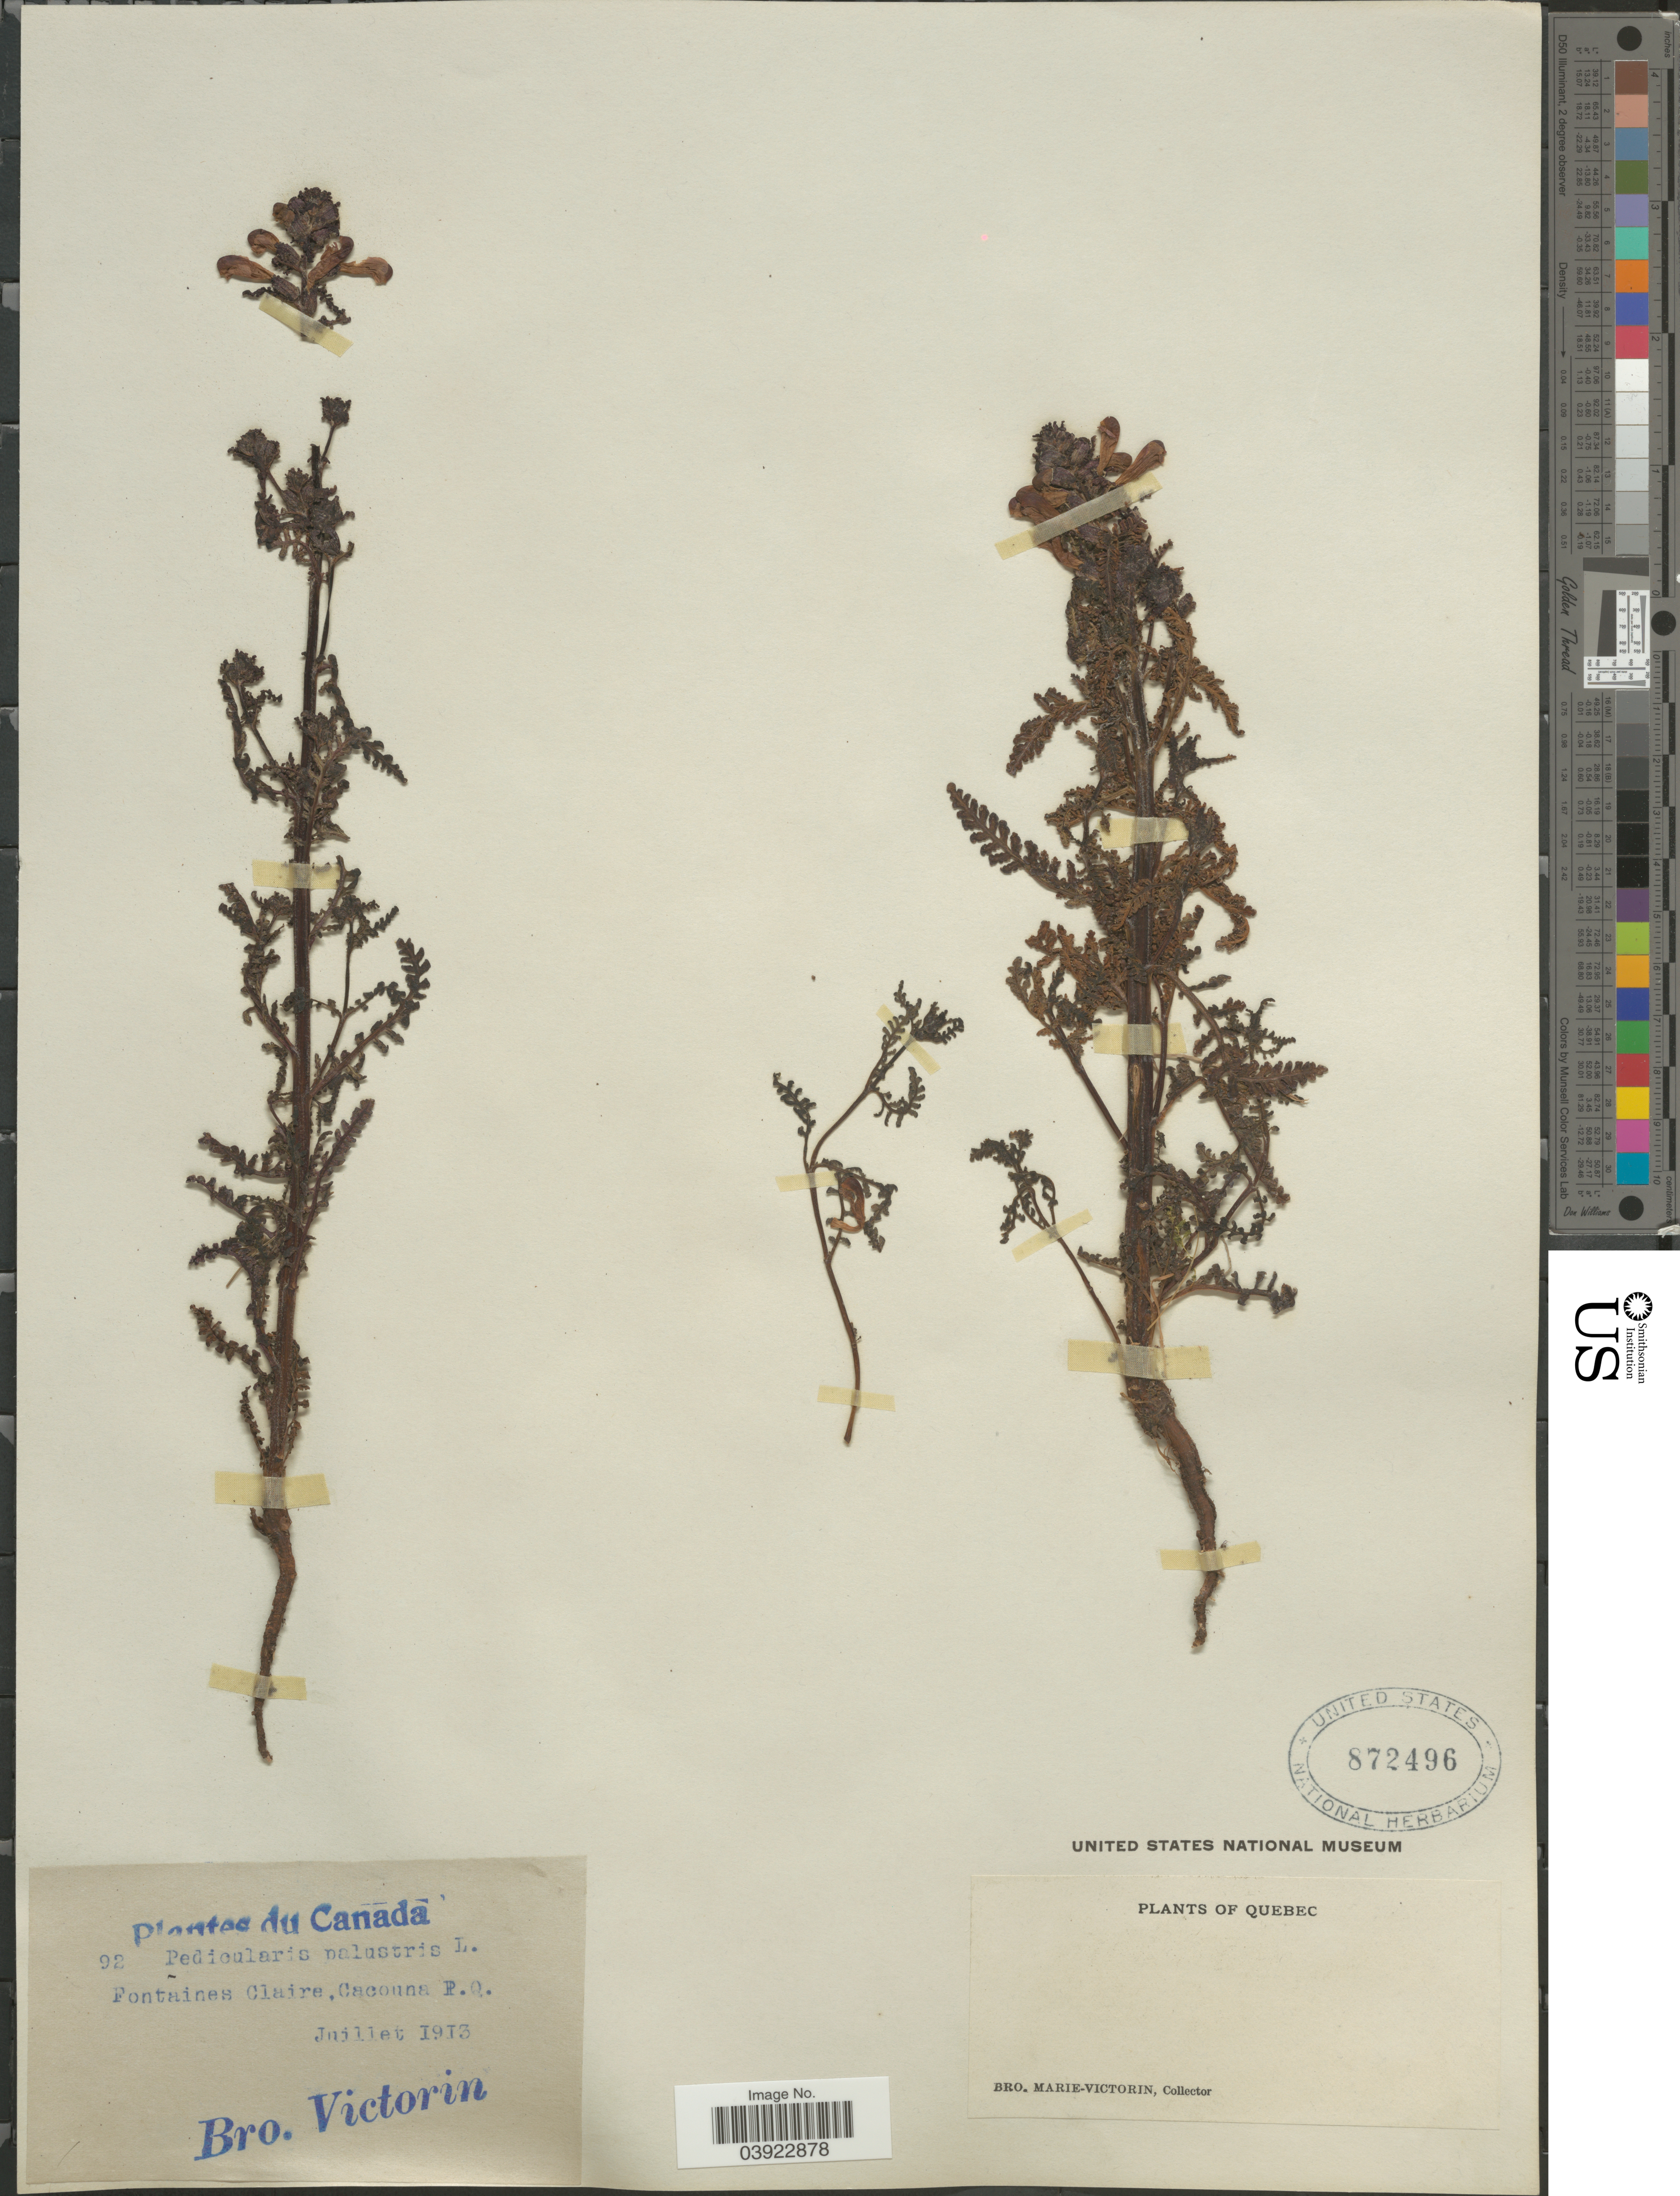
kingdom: Plantae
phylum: Tracheophyta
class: Magnoliopsida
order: Lamiales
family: Orobanchaceae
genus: Pedicularis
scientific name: Pedicularis palustris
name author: L.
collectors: Fr. Marie-Victorin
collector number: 92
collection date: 1913-07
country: Canada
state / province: Quebec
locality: Fontaines Claire, Cacouna P.Q.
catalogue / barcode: US 872496